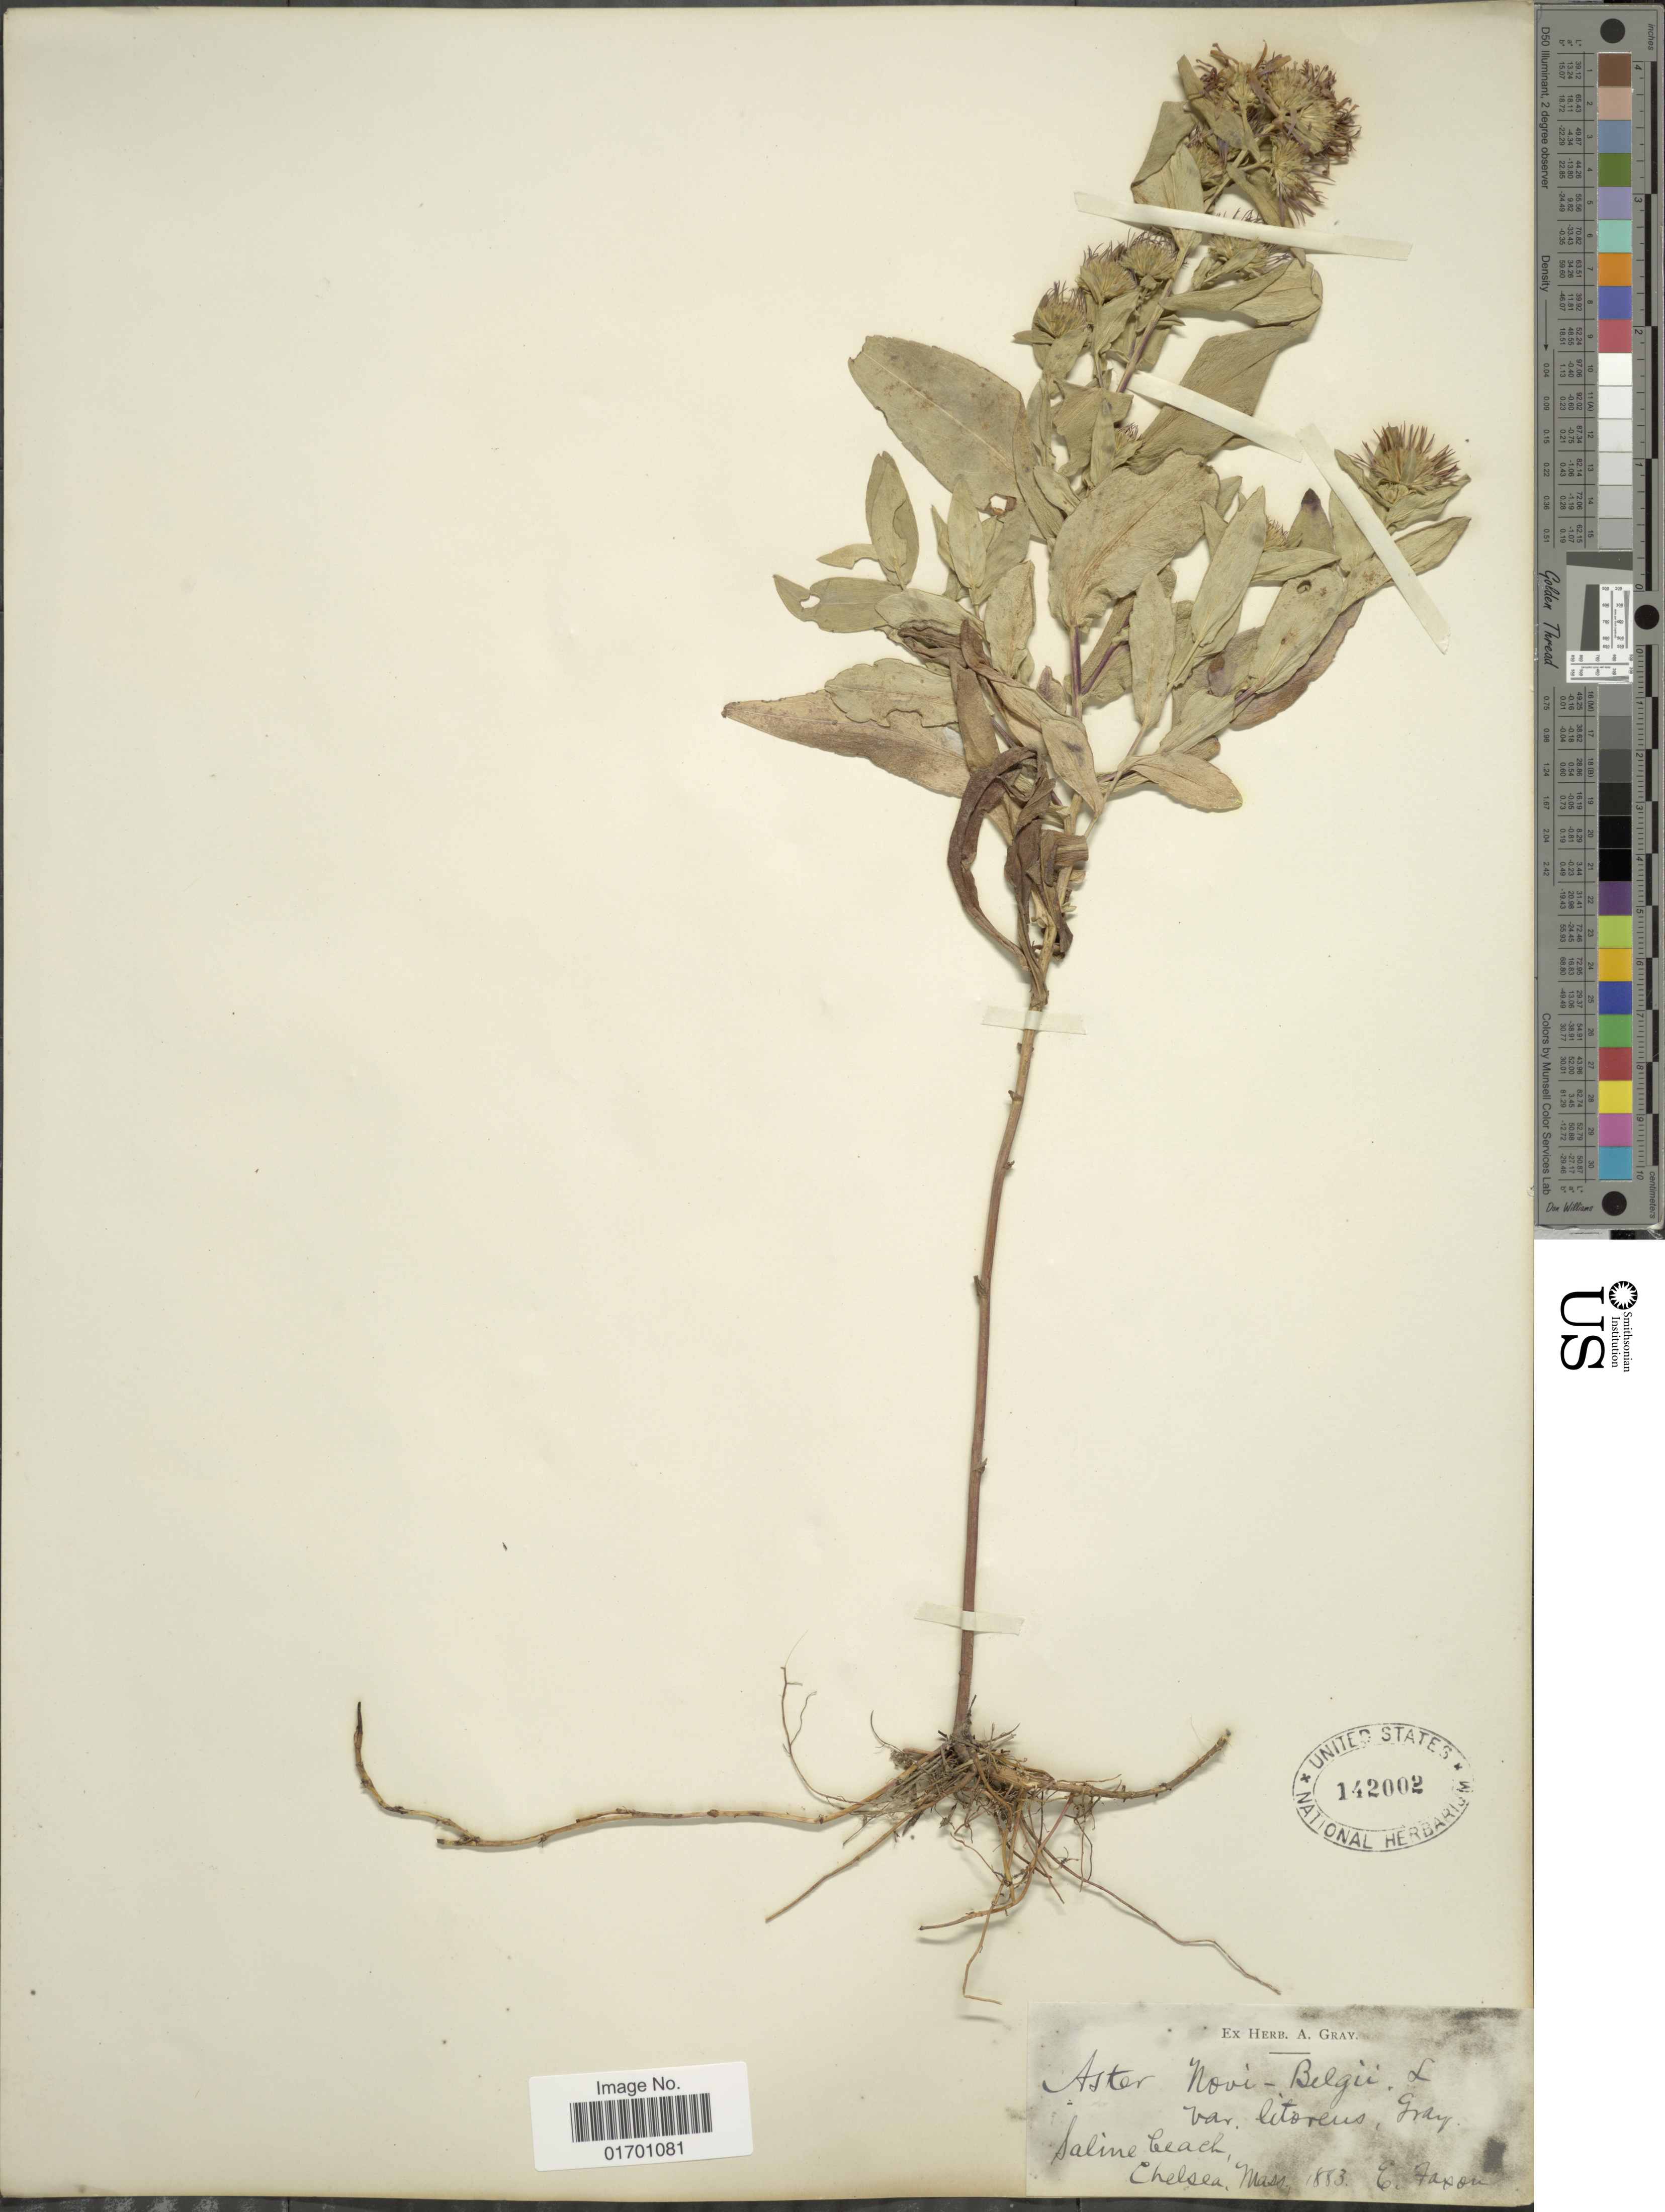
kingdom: Plantae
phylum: Tracheophyta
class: Magnoliopsida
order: Asterales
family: Asteraceae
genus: Symphyotrichum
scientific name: Symphyotrichum novi-belgii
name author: (L.) G.L. Nesom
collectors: E. Faxon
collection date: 1883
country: United States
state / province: Massachusetts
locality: Saline beach. Chelsea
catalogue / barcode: US 142002